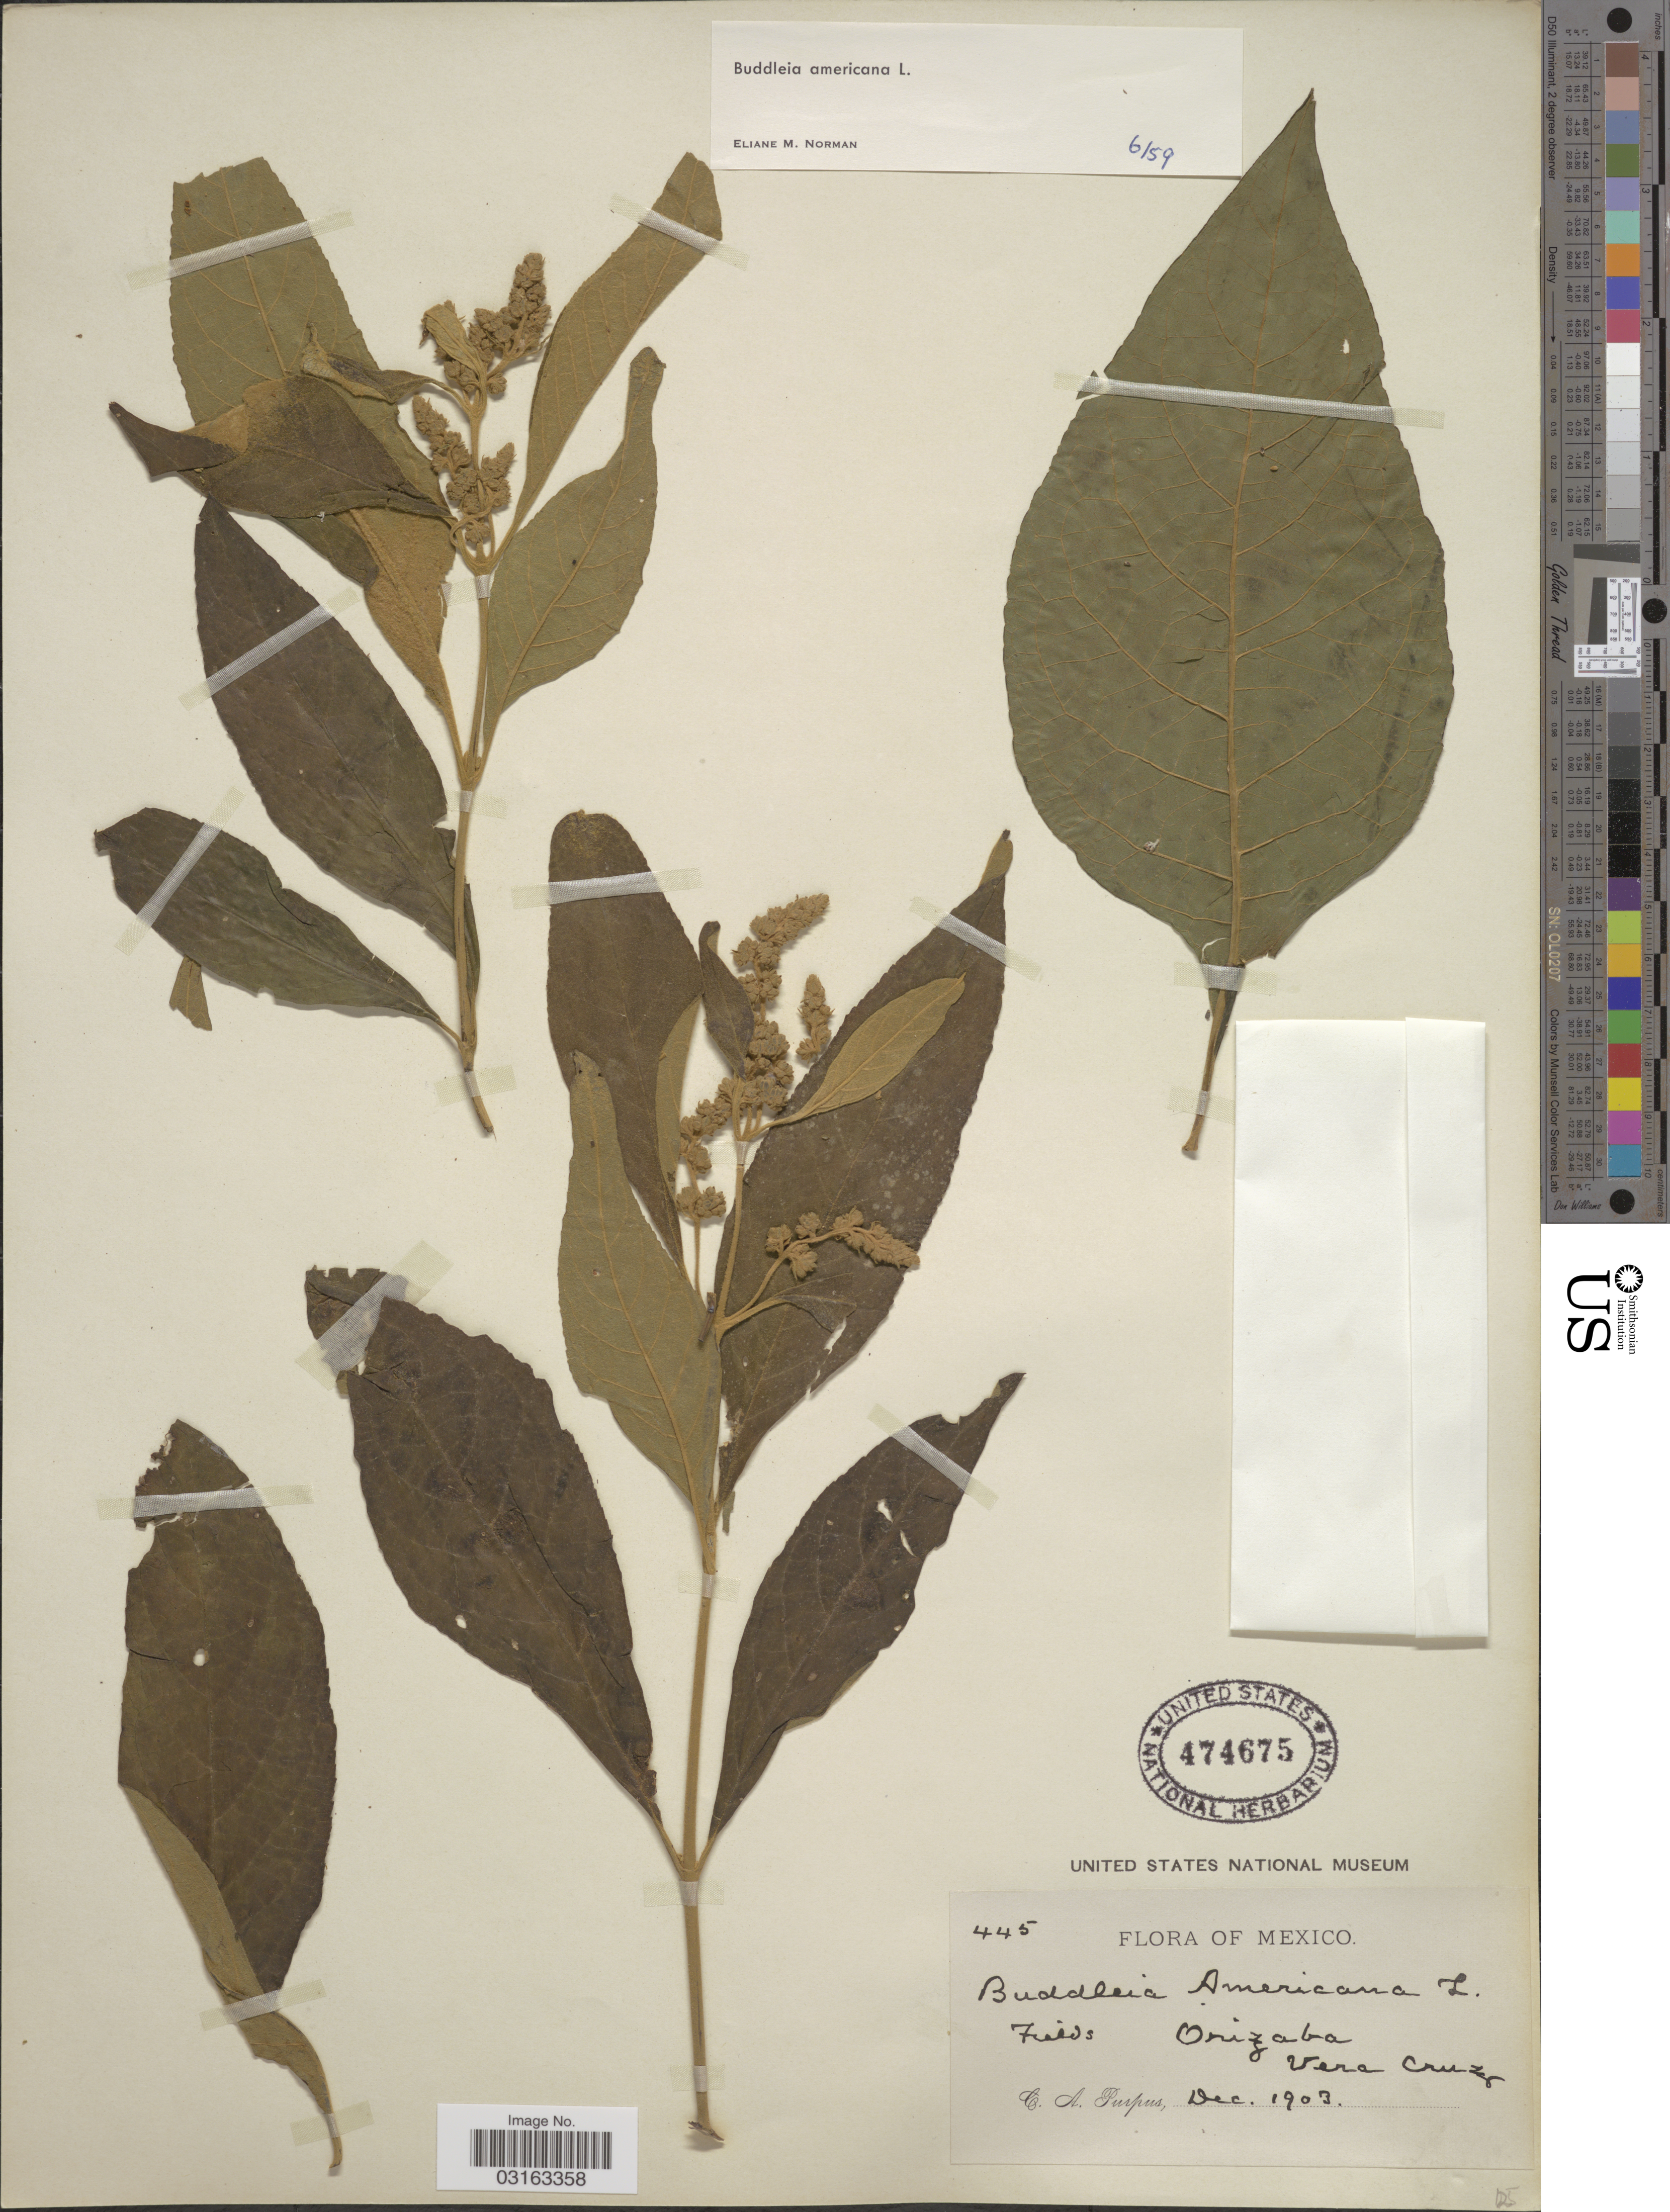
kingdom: Plantae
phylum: Tracheophyta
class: Magnoliopsida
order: Lamiales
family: Scrophulariaceae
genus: Buddleja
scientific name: Buddleja americana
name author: L.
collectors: C. A. Purpus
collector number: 445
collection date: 1903-12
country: Mexico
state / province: Veracruz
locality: Orizaba, Vera Cruz.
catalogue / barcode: US 474675